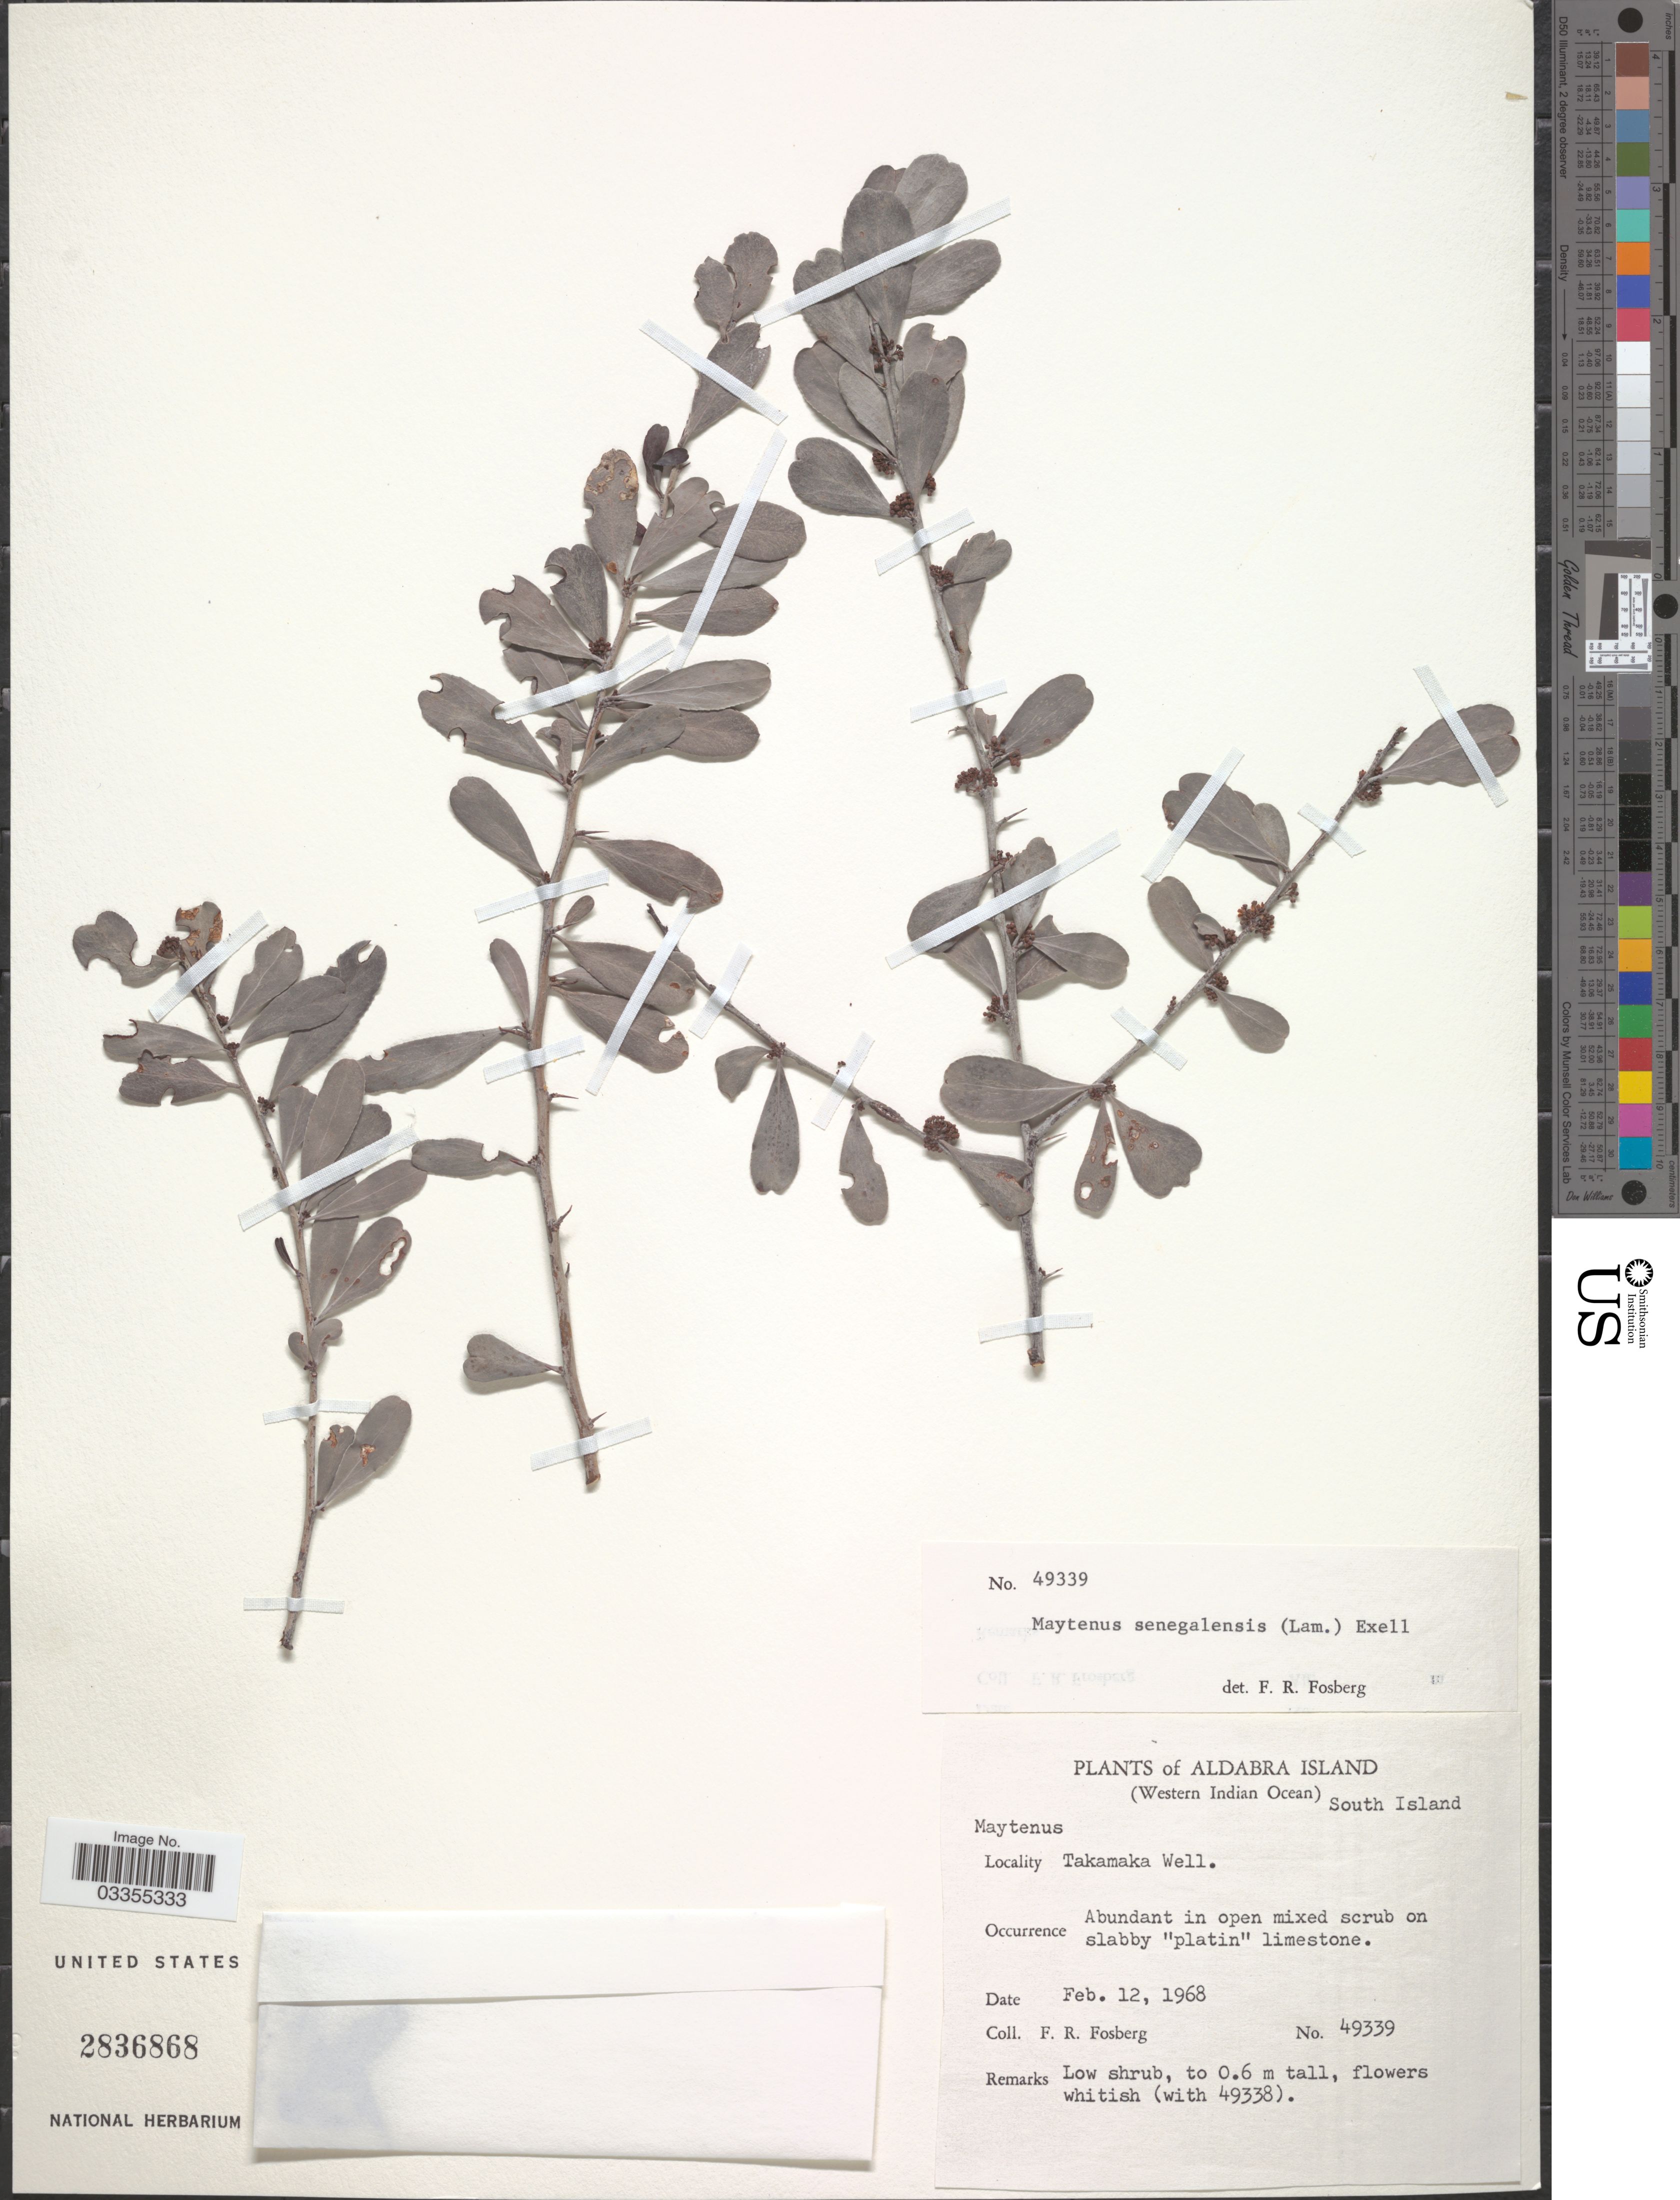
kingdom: Plantae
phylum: Tracheophyta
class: Magnoliopsida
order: Celastrales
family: Celastraceae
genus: Gymnosporia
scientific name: Gymnosporia grossulariae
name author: (Tul.) Loes.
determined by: Strong, Mark T., (BOT), Smithsonian Institution - National Museum of Natural History (UNITED STATES)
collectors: F. R. Fosberg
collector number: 49339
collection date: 1968-02-12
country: Seychelles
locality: Aldabra Island. (Western Indian Ocean), South Island. Takamaka Well.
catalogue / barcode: US 2836868